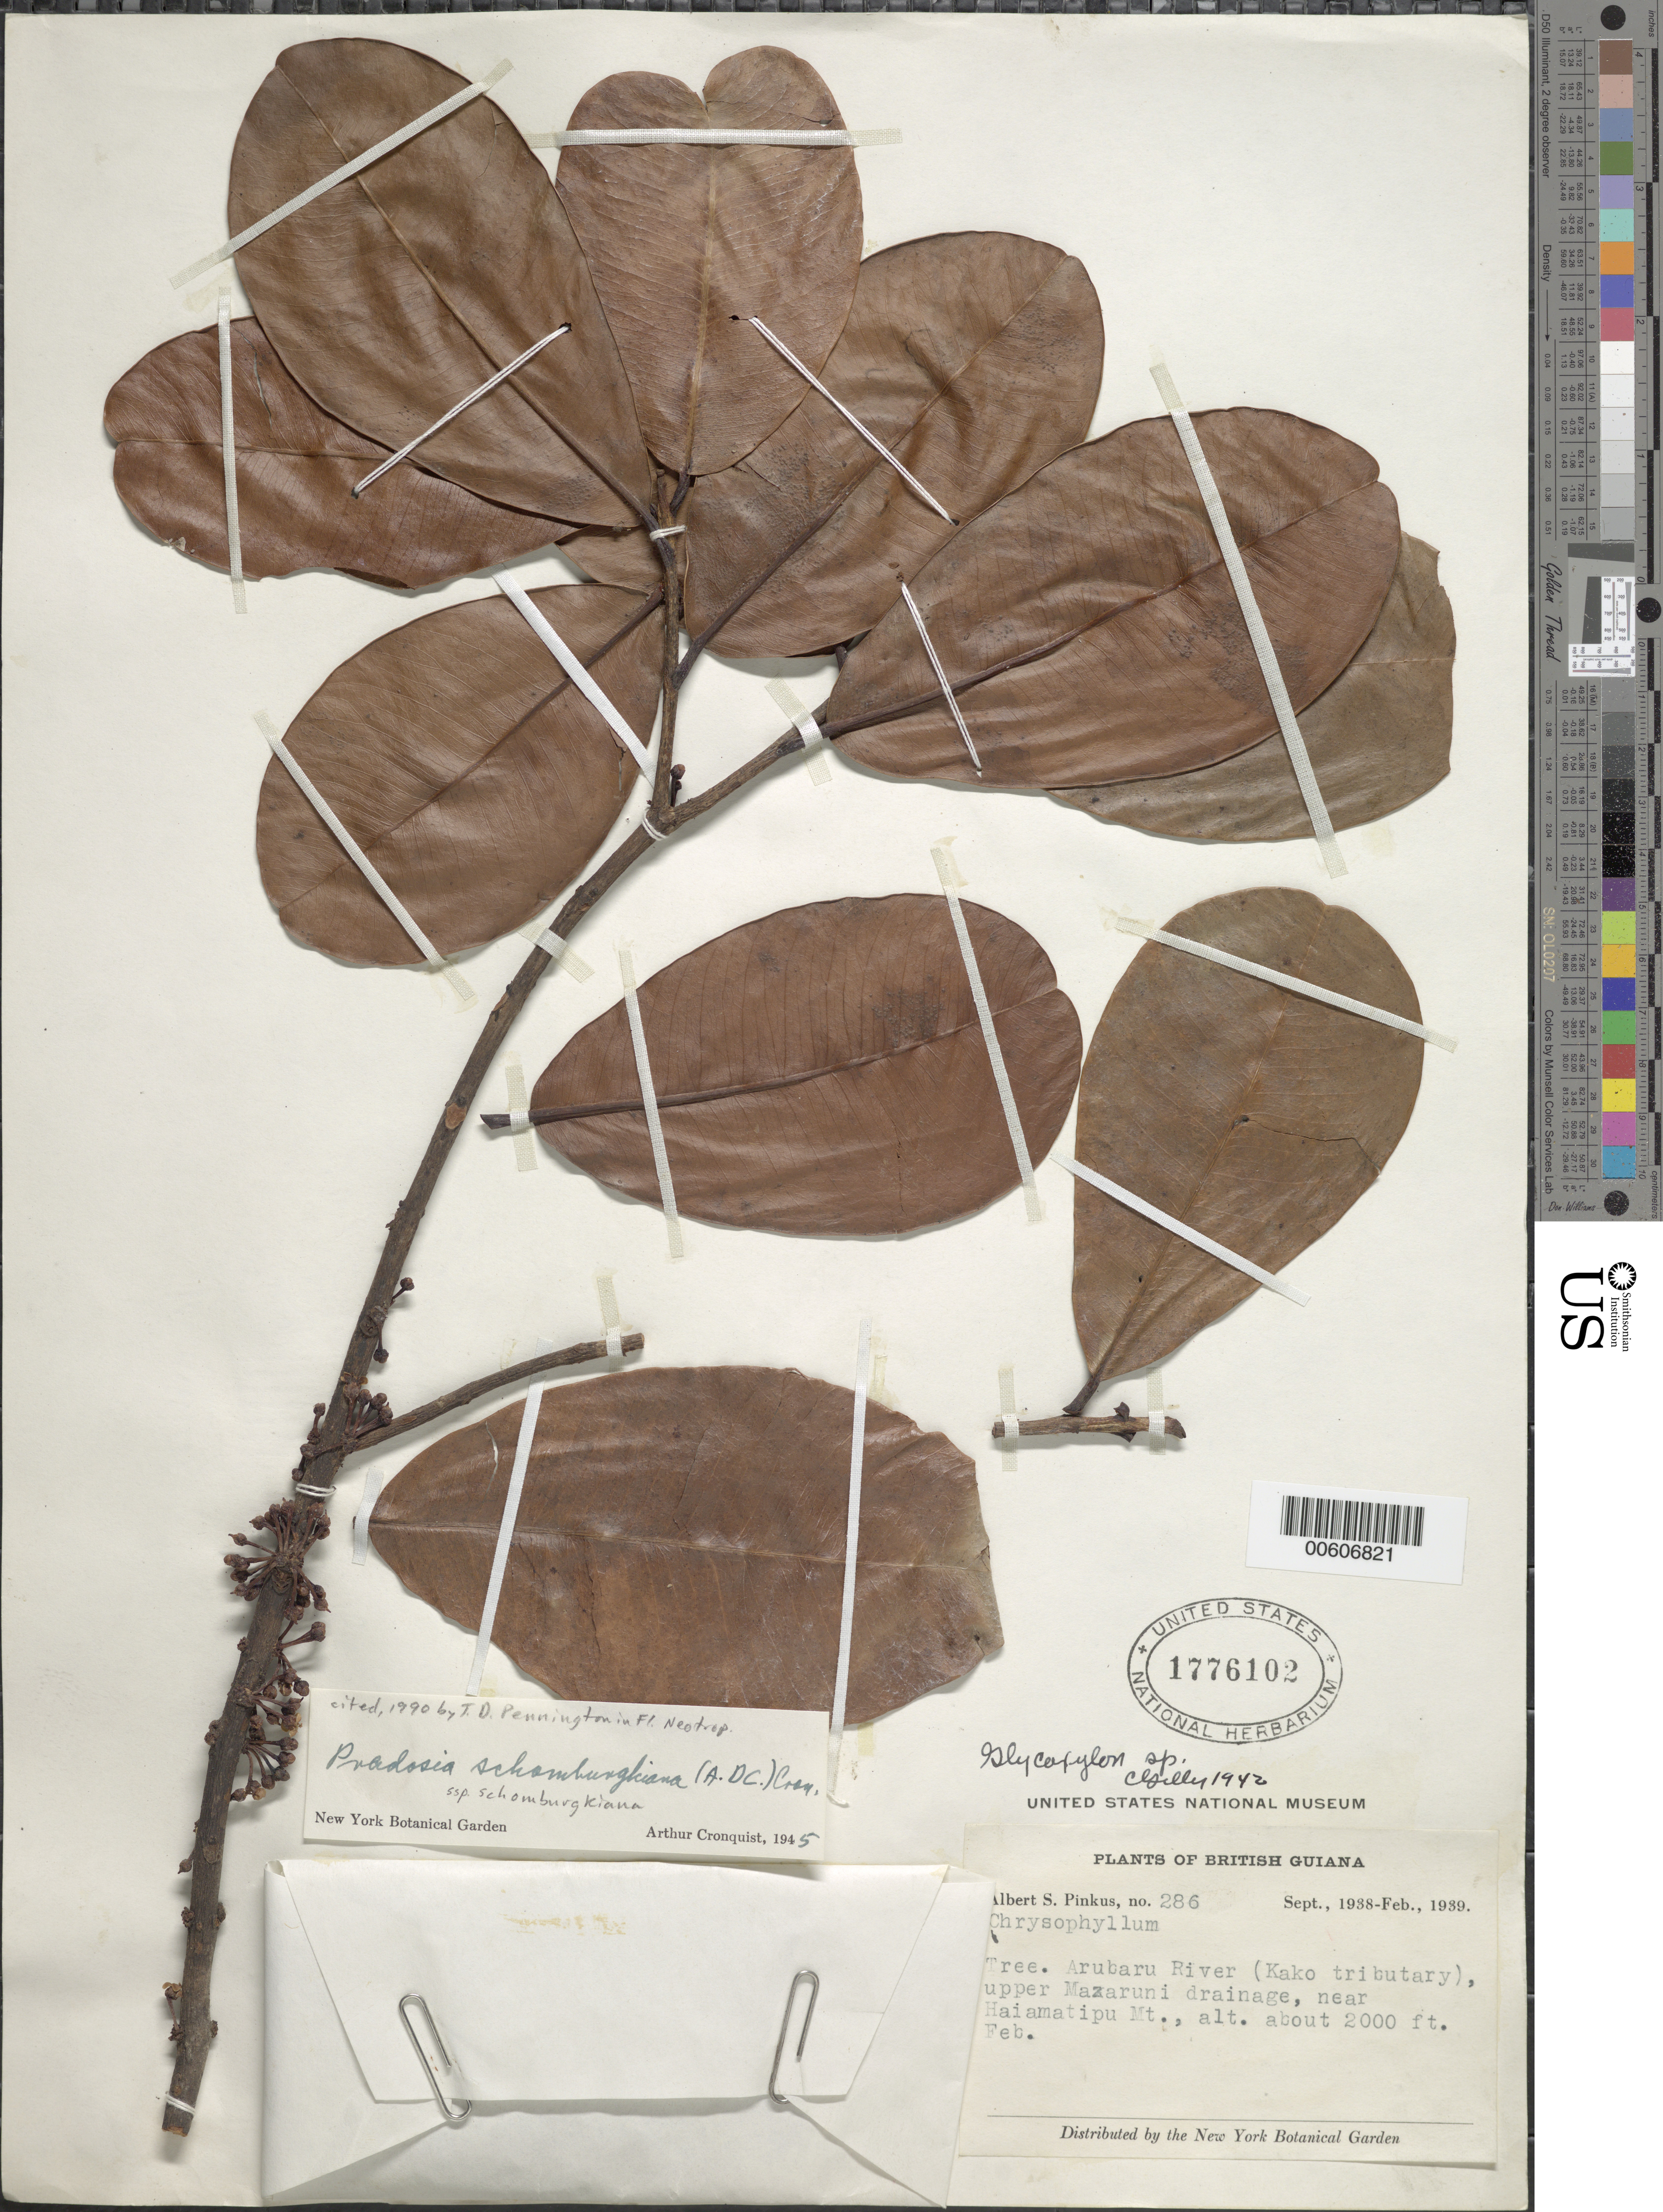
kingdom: Plantae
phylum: Tracheophyta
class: Magnoliopsida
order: Ericales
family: Sapotaceae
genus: Pradosia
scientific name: Pradosia schomburgkiana subsp. schomburgkiana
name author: (A. DC.) Cronq.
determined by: Pennington, T. D., (K)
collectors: A. Pinkus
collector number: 286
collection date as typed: Feb-39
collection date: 1939-02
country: Guyana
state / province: Cuyuni-Mazaruni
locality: Arabaru R. (Kako trib.), upper Mazaruni drainage, near Haiamatipu Mt.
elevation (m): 600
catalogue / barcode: US 1776102